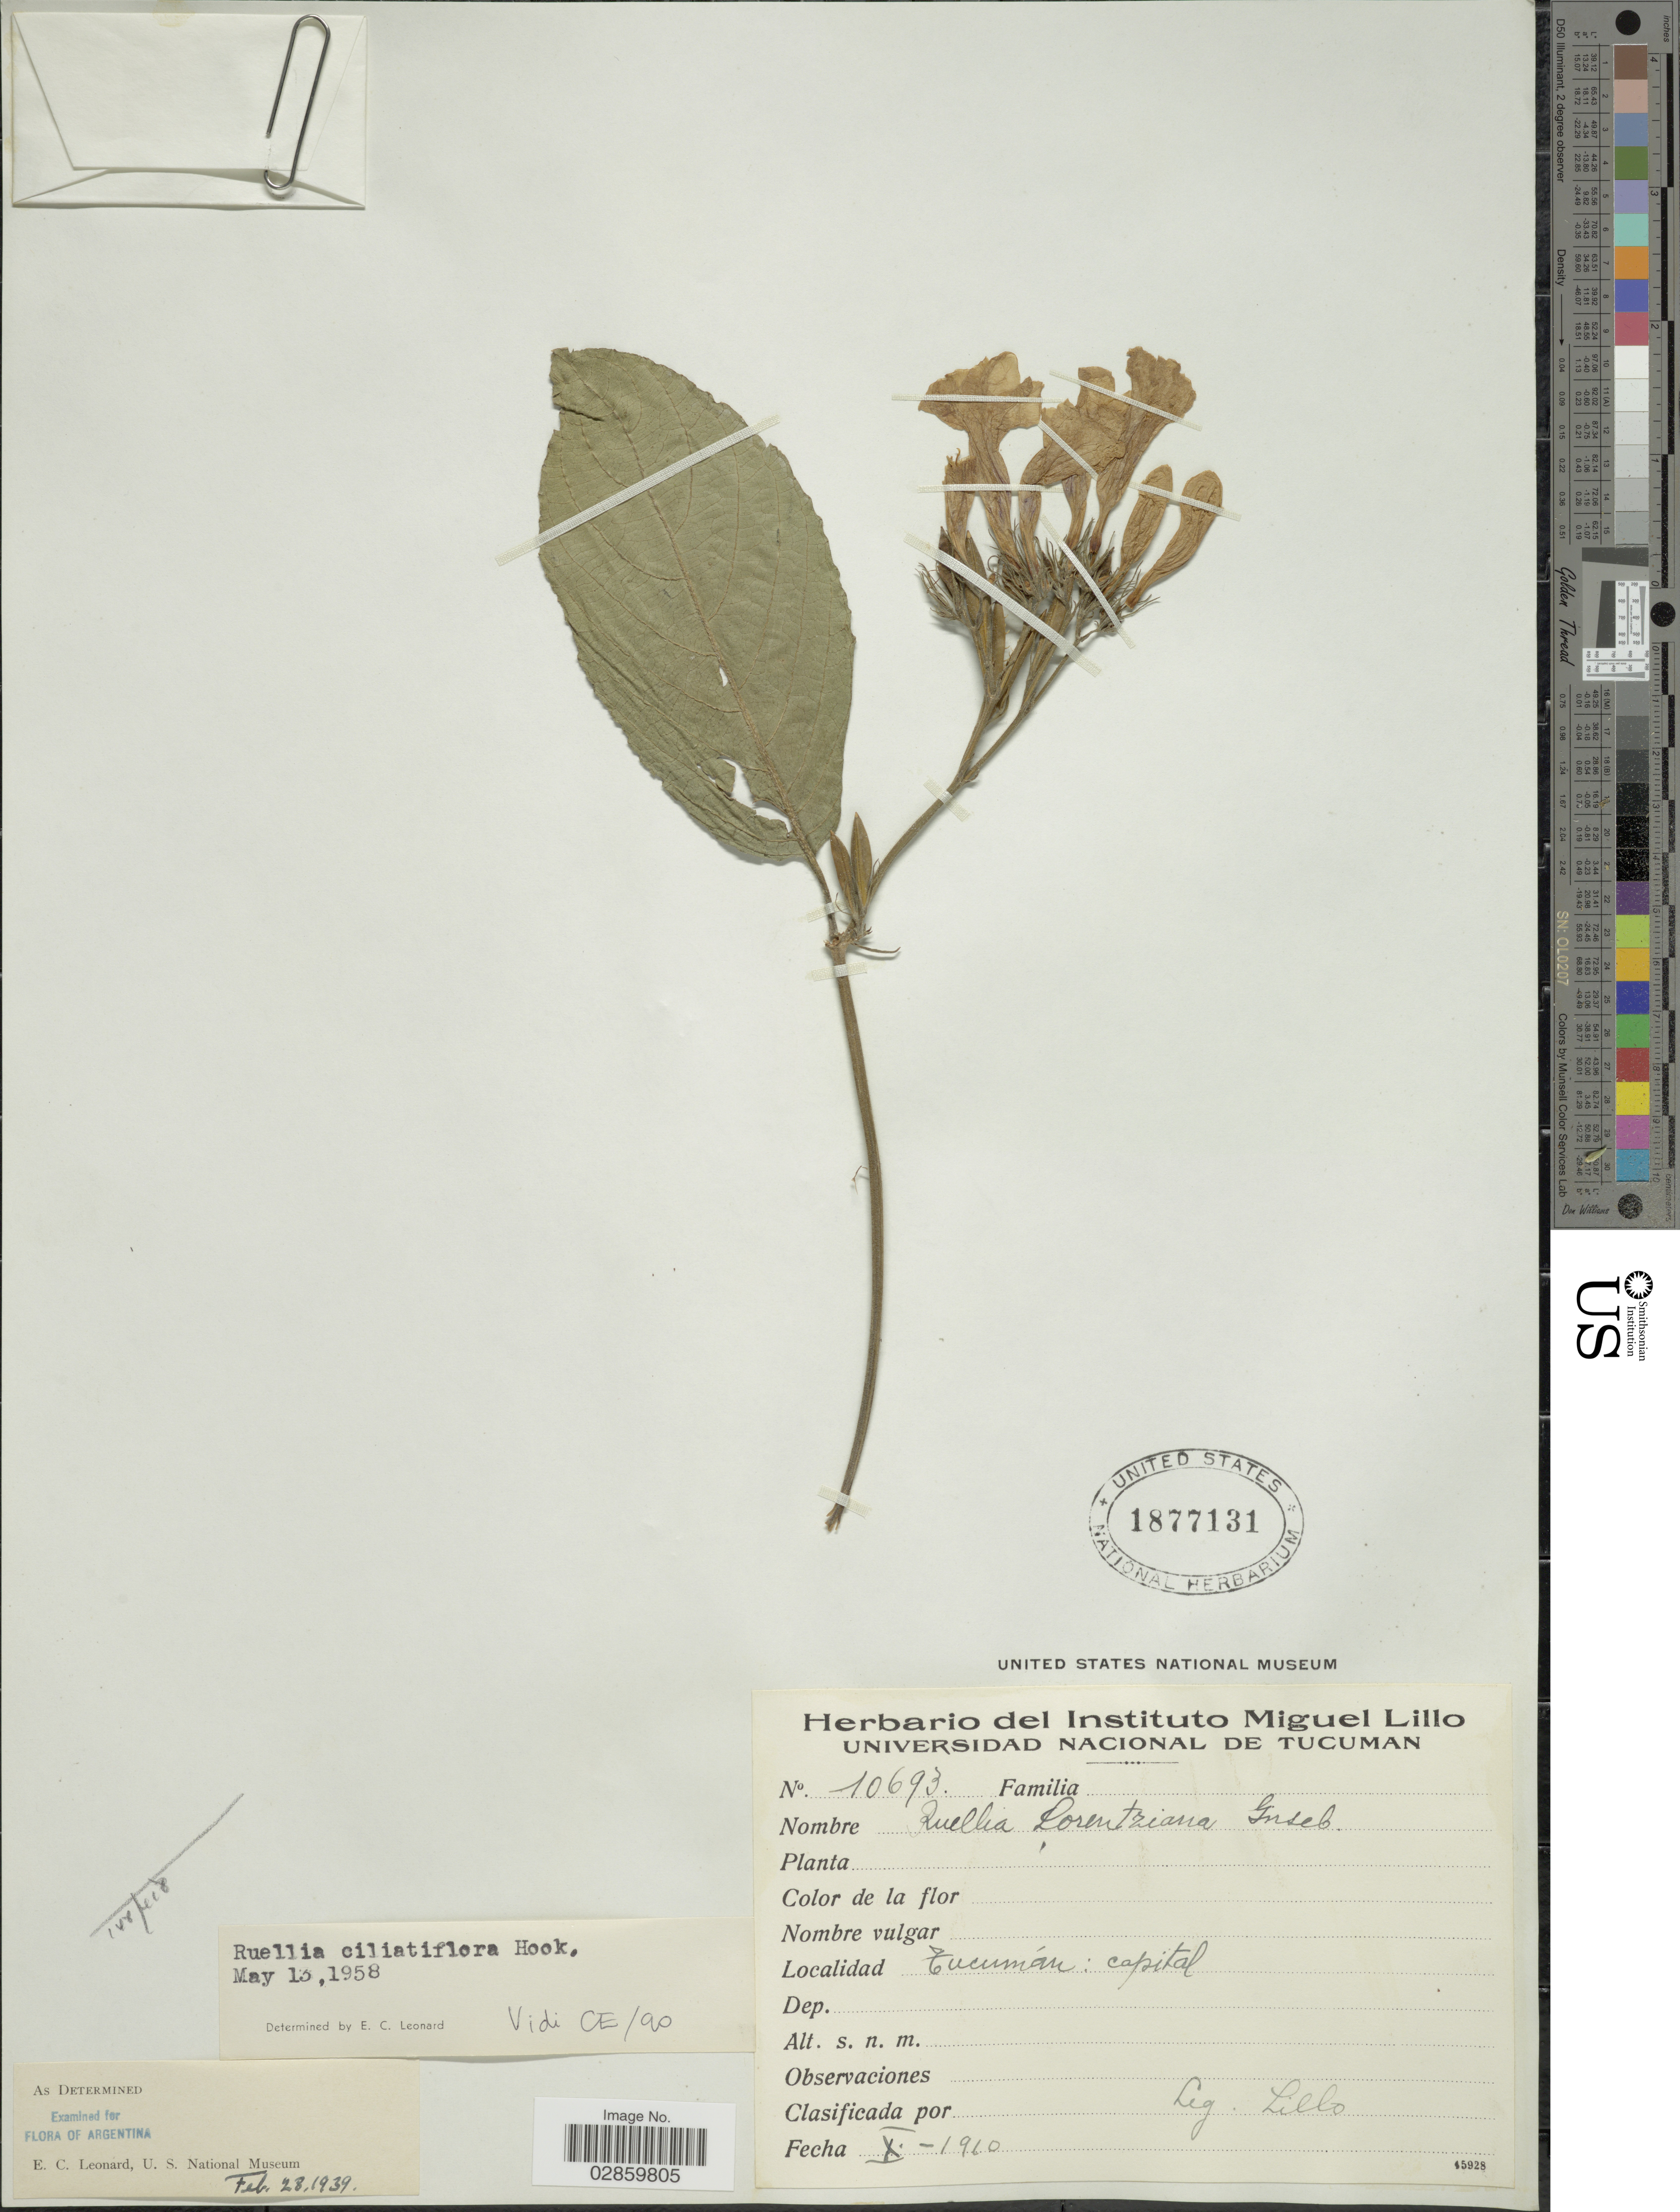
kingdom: Plantae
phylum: Tracheophyta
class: Magnoliopsida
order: Lamiales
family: Acanthaceae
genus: Ruellia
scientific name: Ruellia ciliatiflora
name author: Hook.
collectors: M. Lillo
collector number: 10693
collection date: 1910-10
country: Argentina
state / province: Tucuman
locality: Capital.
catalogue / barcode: US 1877131